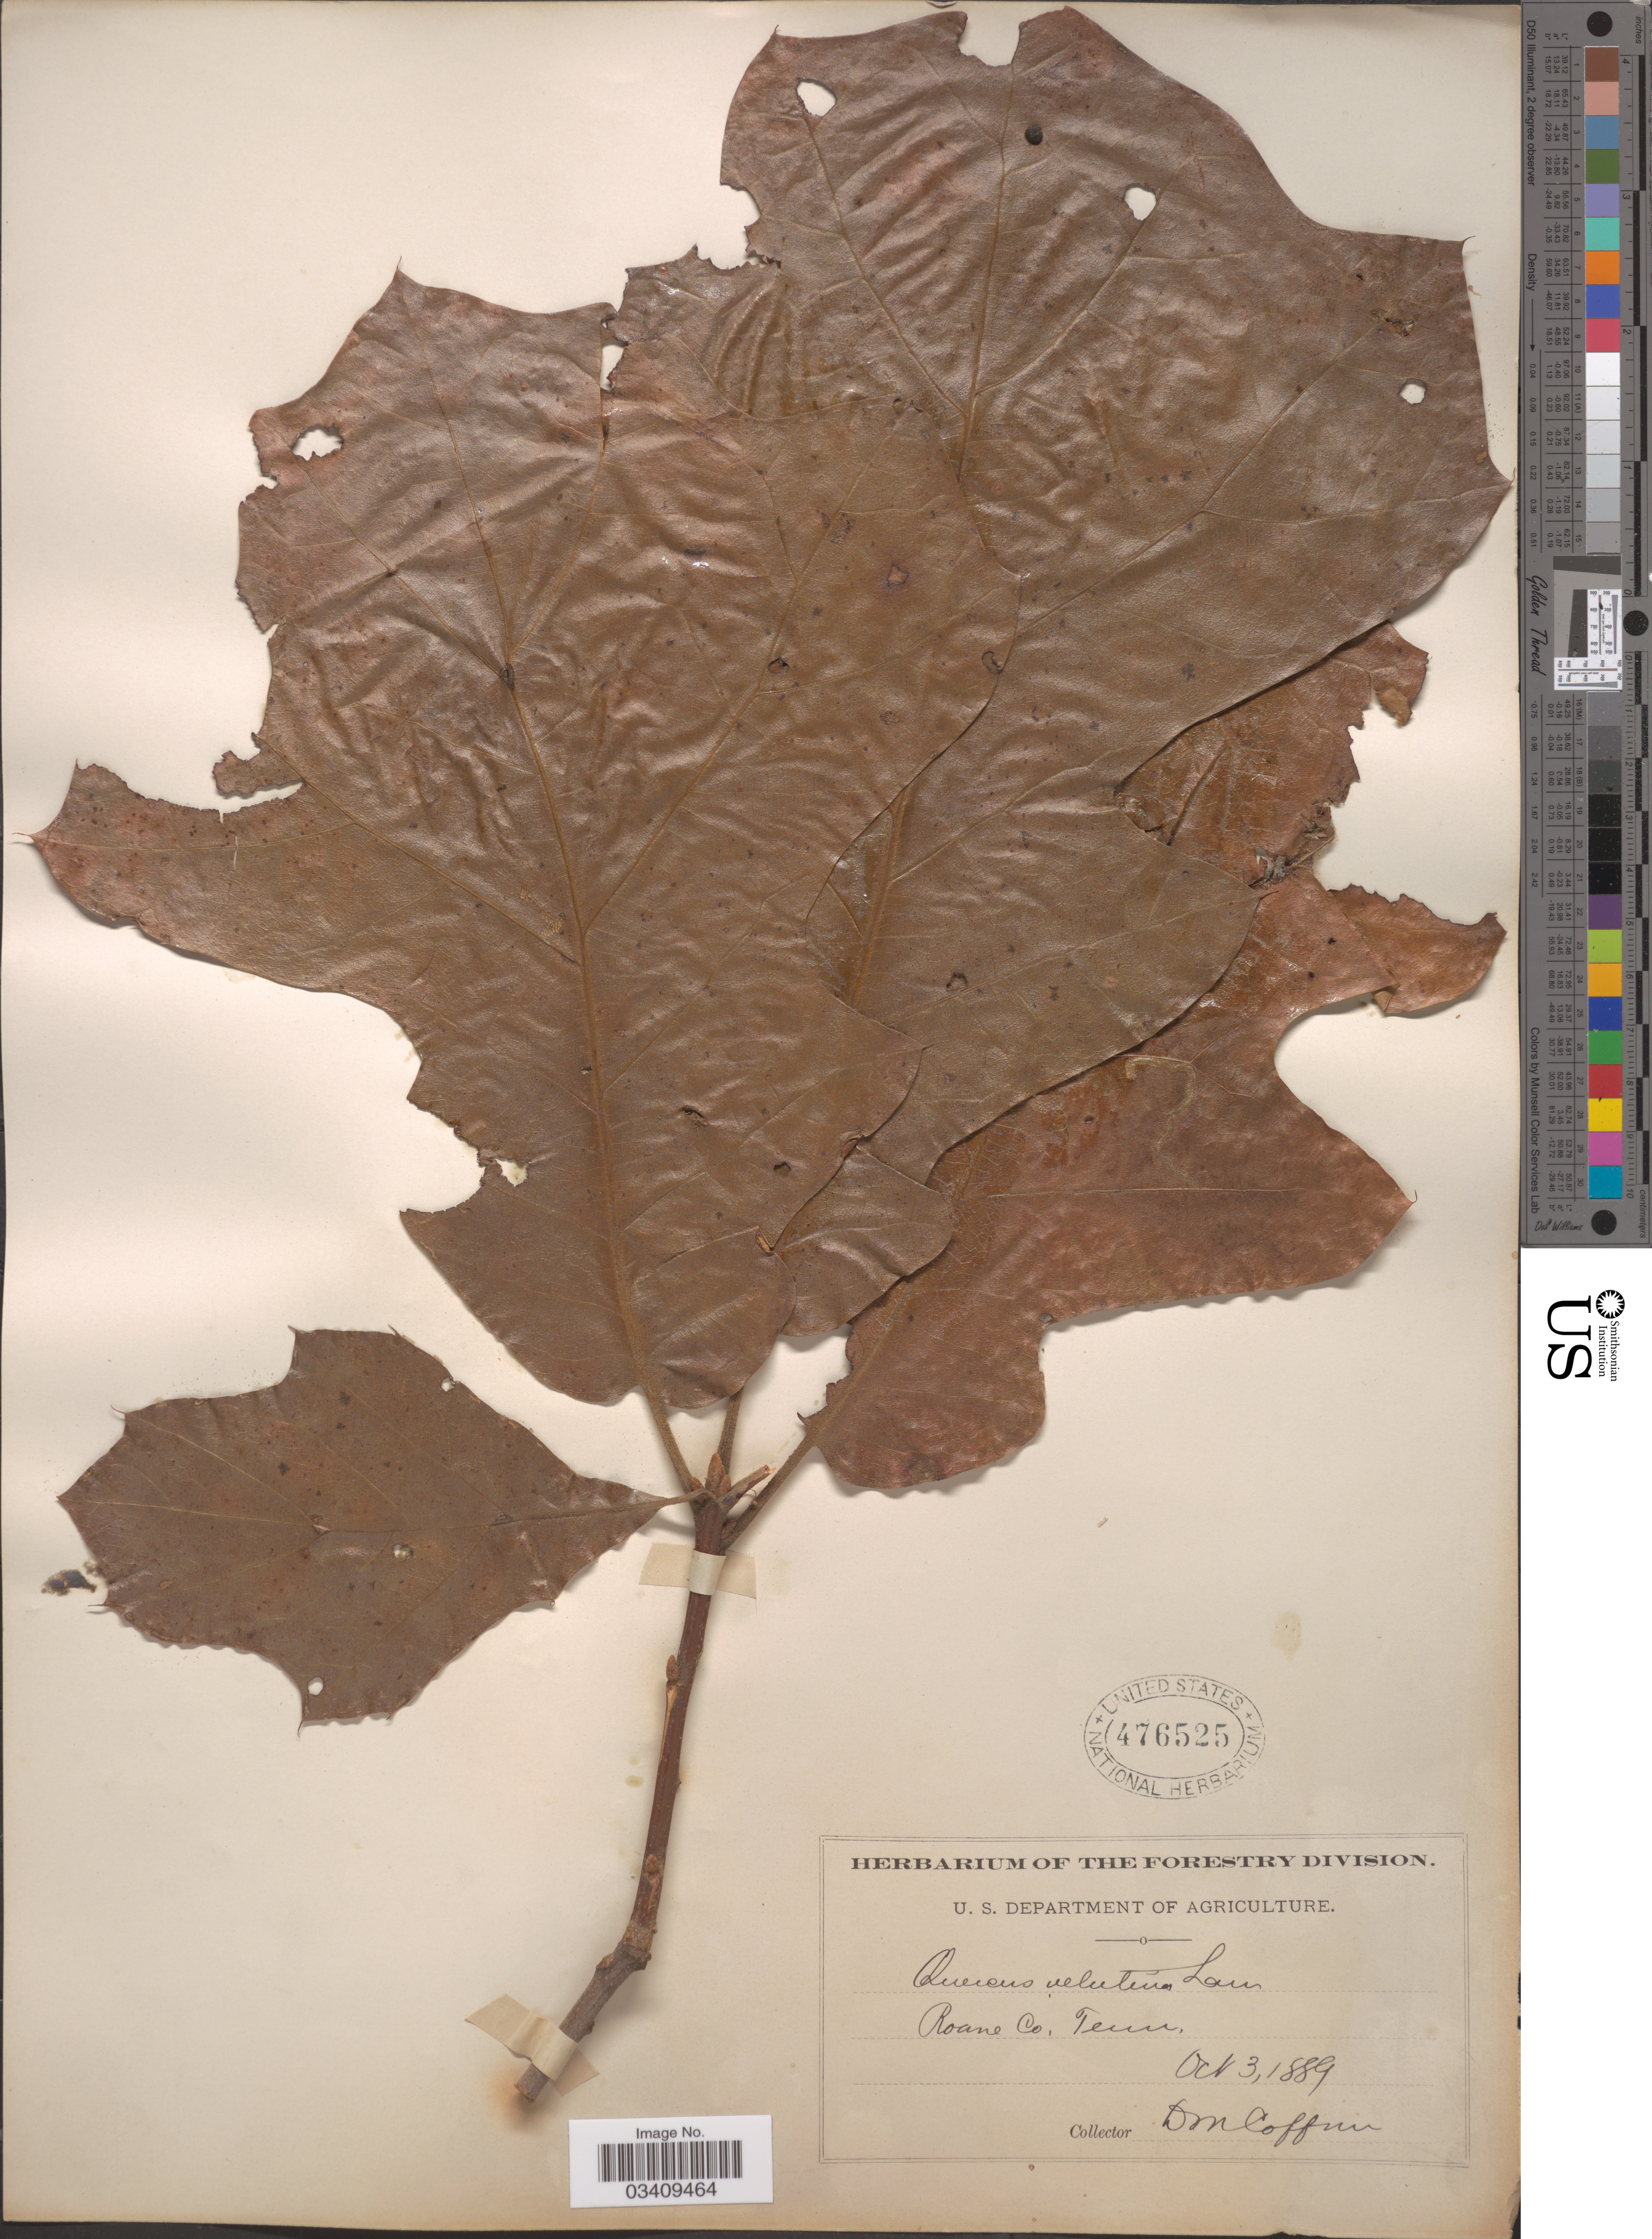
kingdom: Plantae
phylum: Tracheophyta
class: Magnoliopsida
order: Fagales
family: Fagaceae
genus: Quercus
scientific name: Quercus velutina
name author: Lam.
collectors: D. M. Coffman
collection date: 1889-10-03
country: United States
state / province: Tennessee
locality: Roane Co.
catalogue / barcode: US 476525